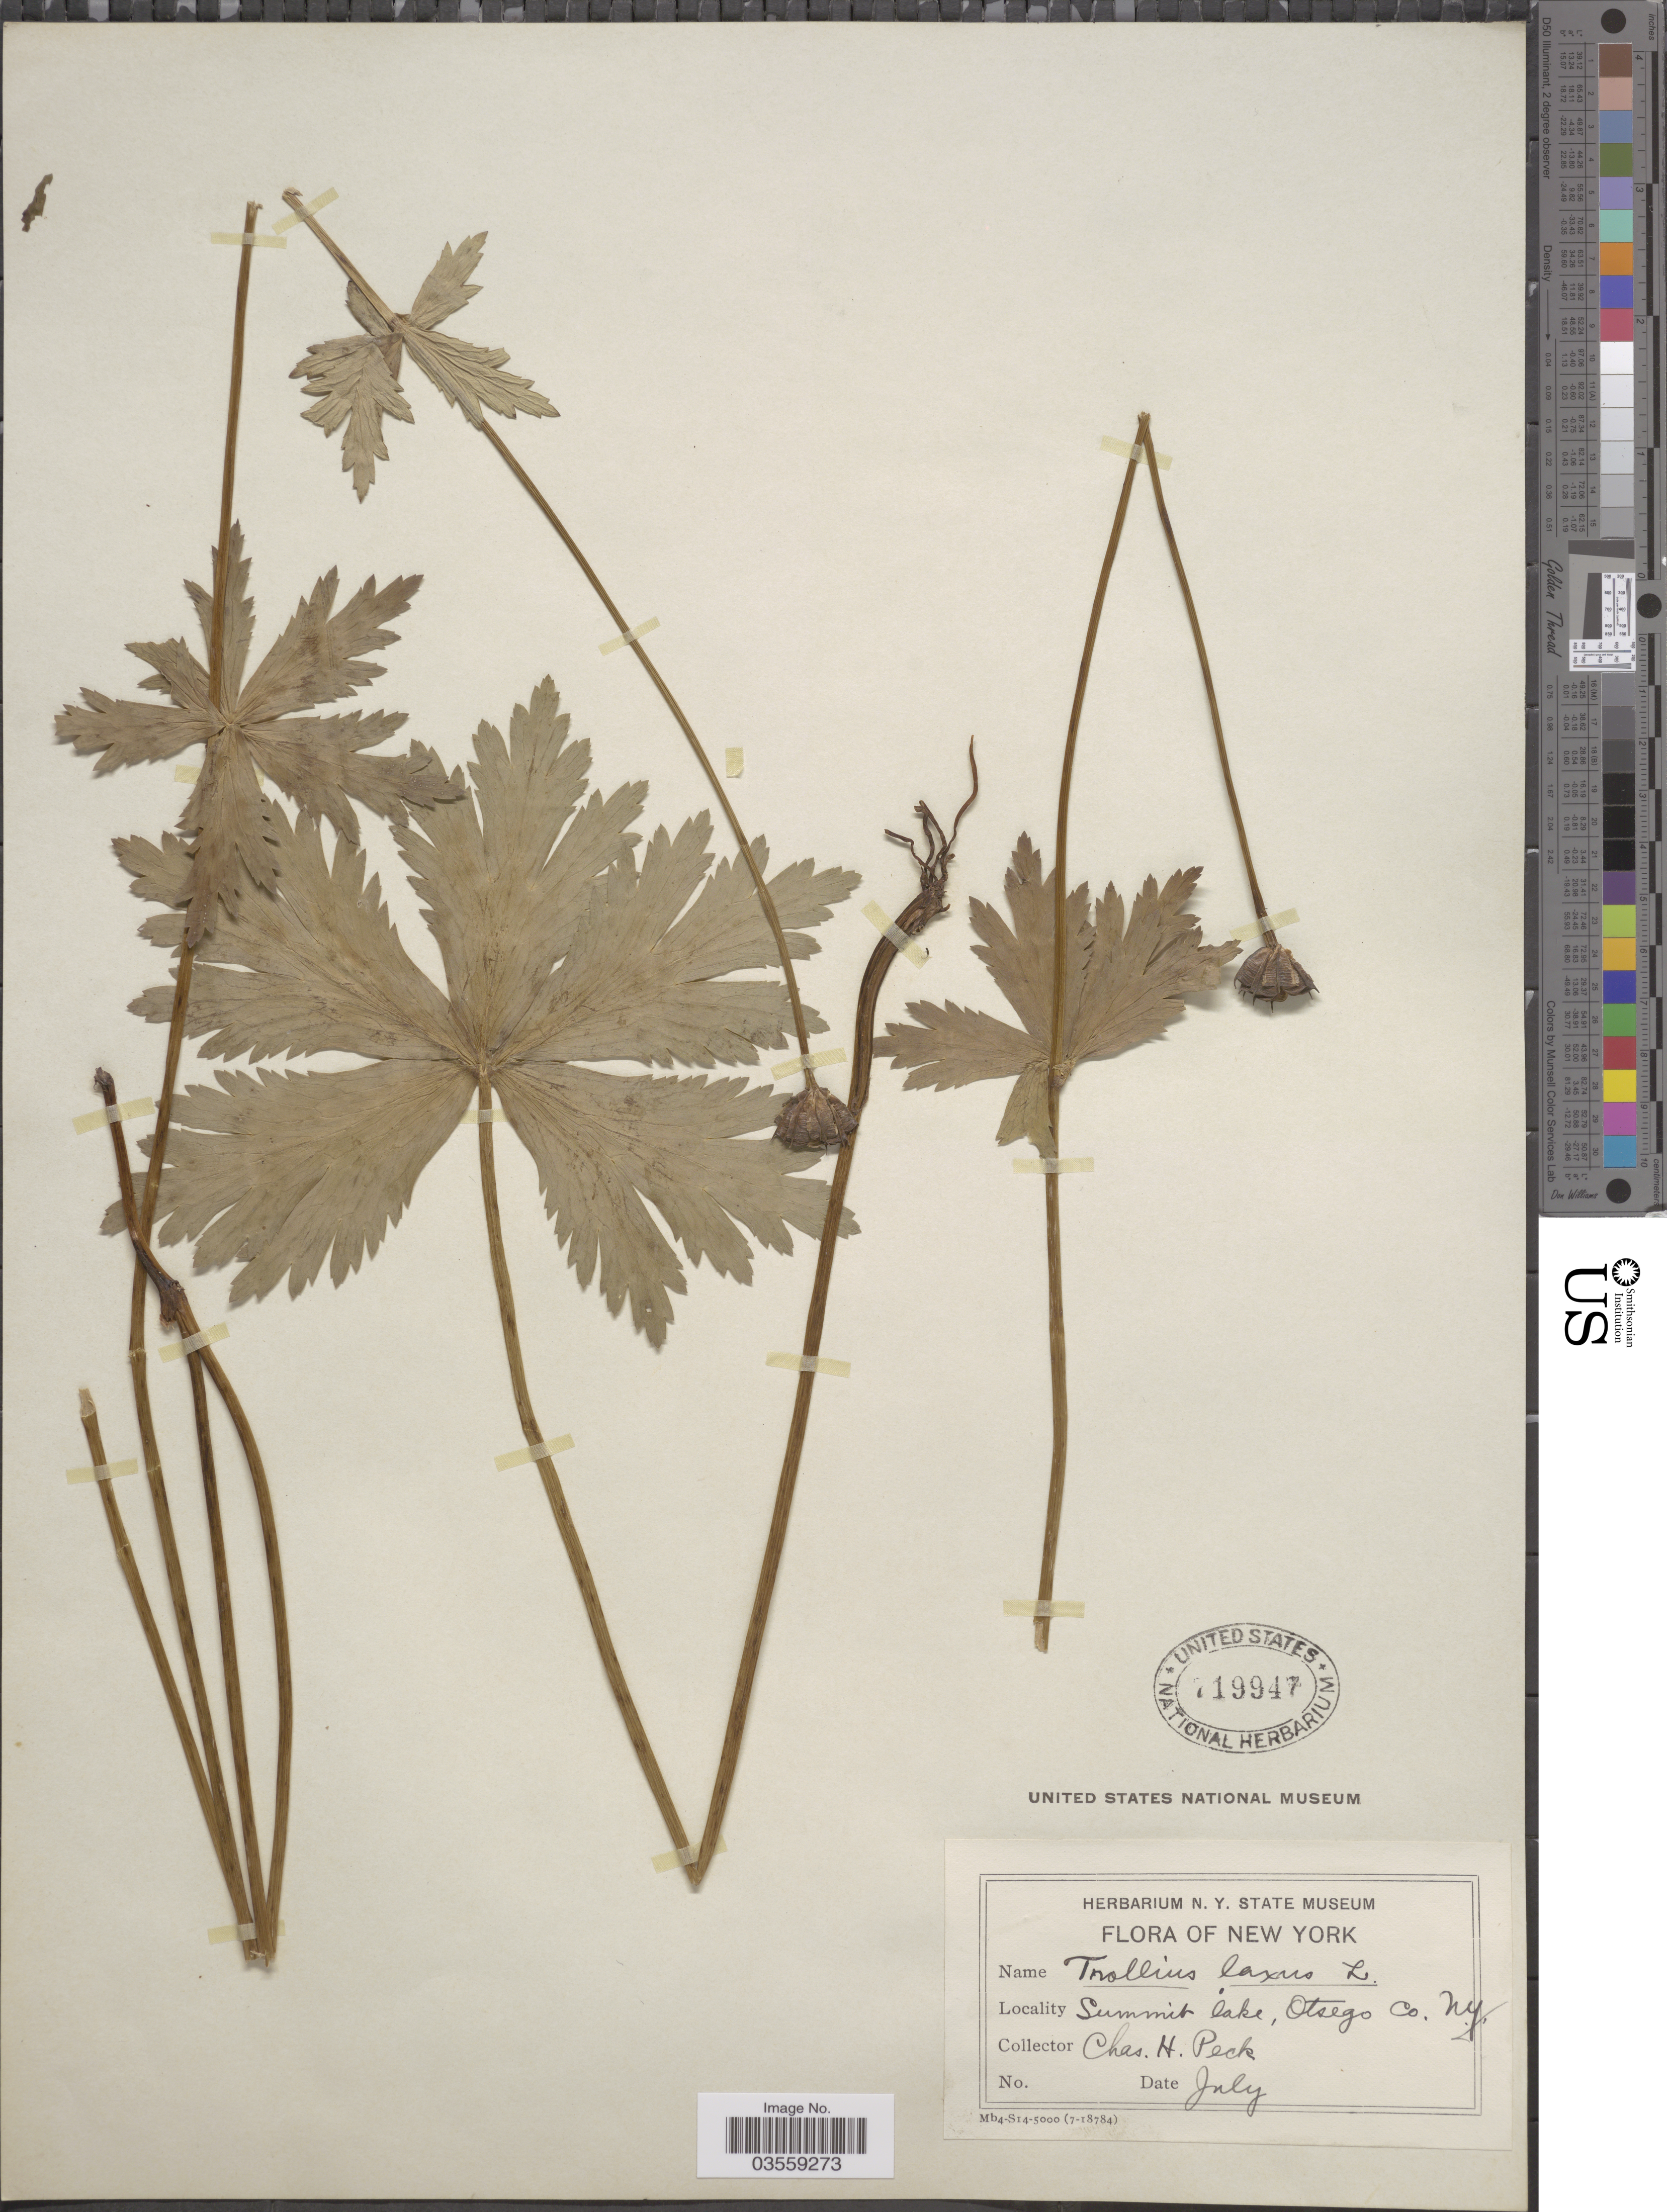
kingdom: Plantae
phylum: Tracheophyta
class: Magnoliopsida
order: Ranunculales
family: Ranunculaceae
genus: Trollius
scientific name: Trollius laxus var. laxus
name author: Salisb.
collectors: C. H. Peck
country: United States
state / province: New York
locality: Summit lake, Otsego Co.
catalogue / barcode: US 719947